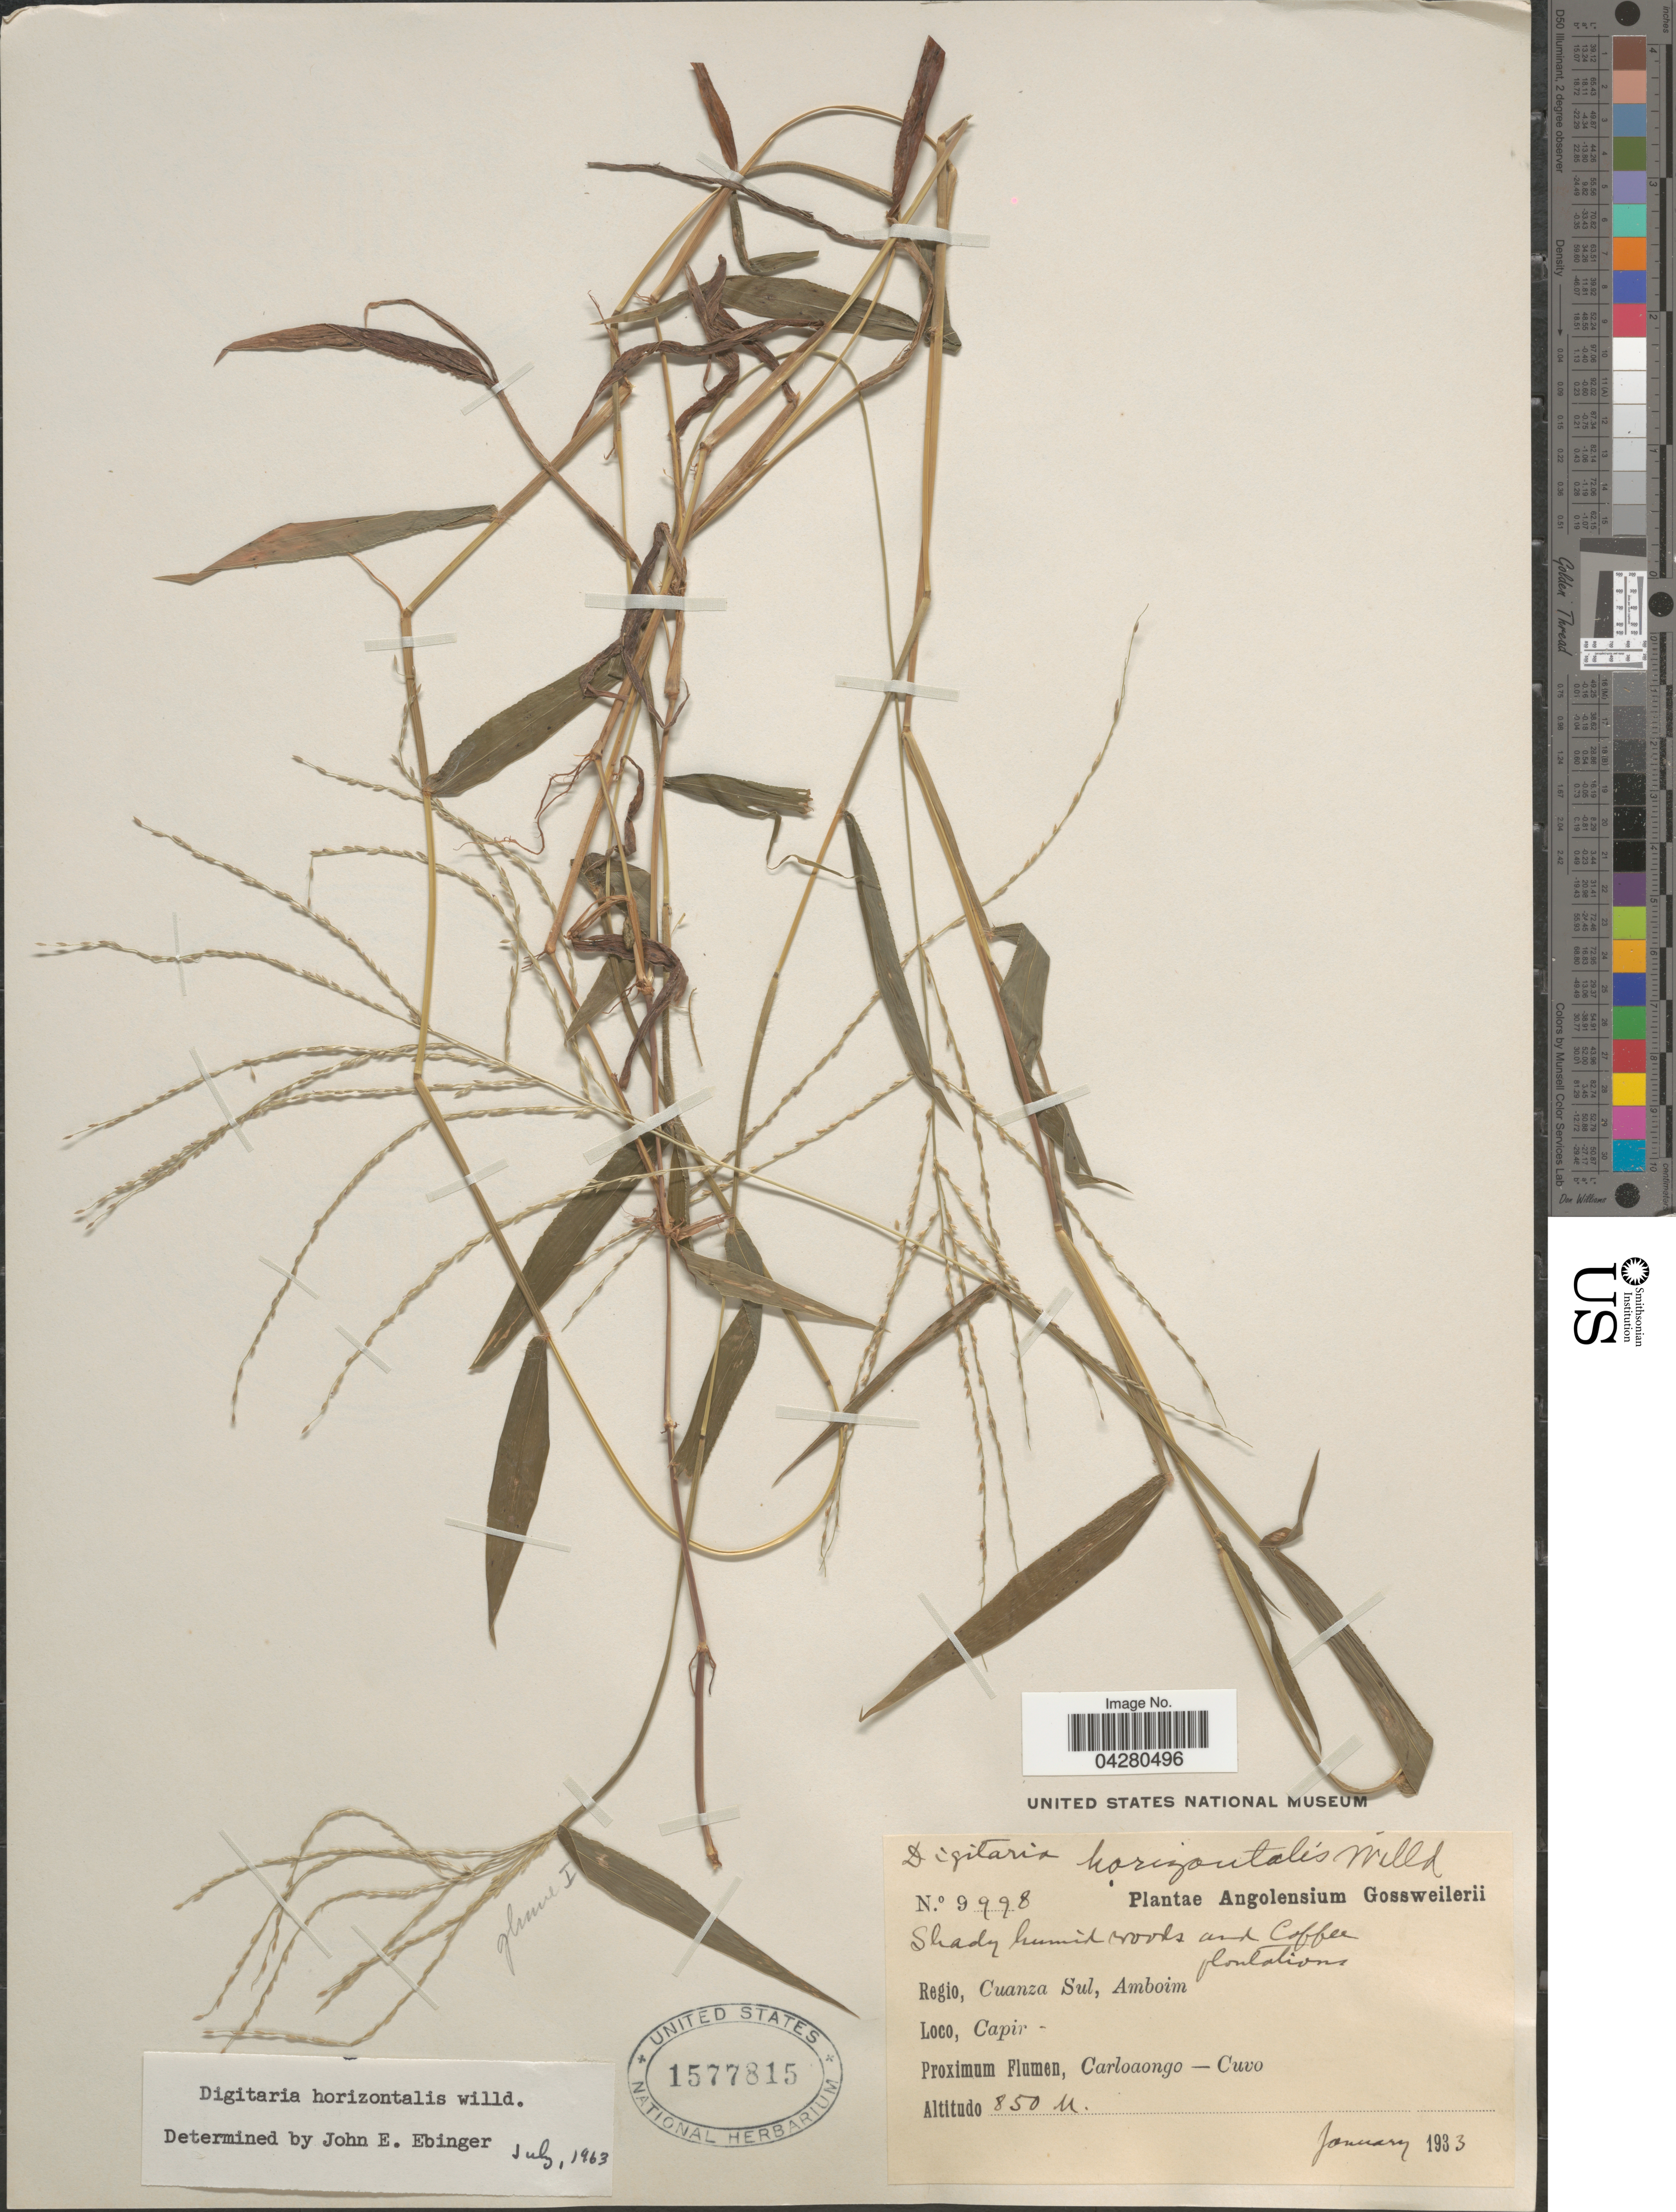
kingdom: Plantae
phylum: Tracheophyta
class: Liliopsida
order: Poales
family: Poaceae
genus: Digitaria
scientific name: Digitaria horizontalis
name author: Willd.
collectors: -. Gossweiler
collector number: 9998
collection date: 1933-01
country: Angola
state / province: Cuanza Sul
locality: Angolensium. Regio, Cuanza Sul, Amboim.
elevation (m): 850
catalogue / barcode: US 1577815